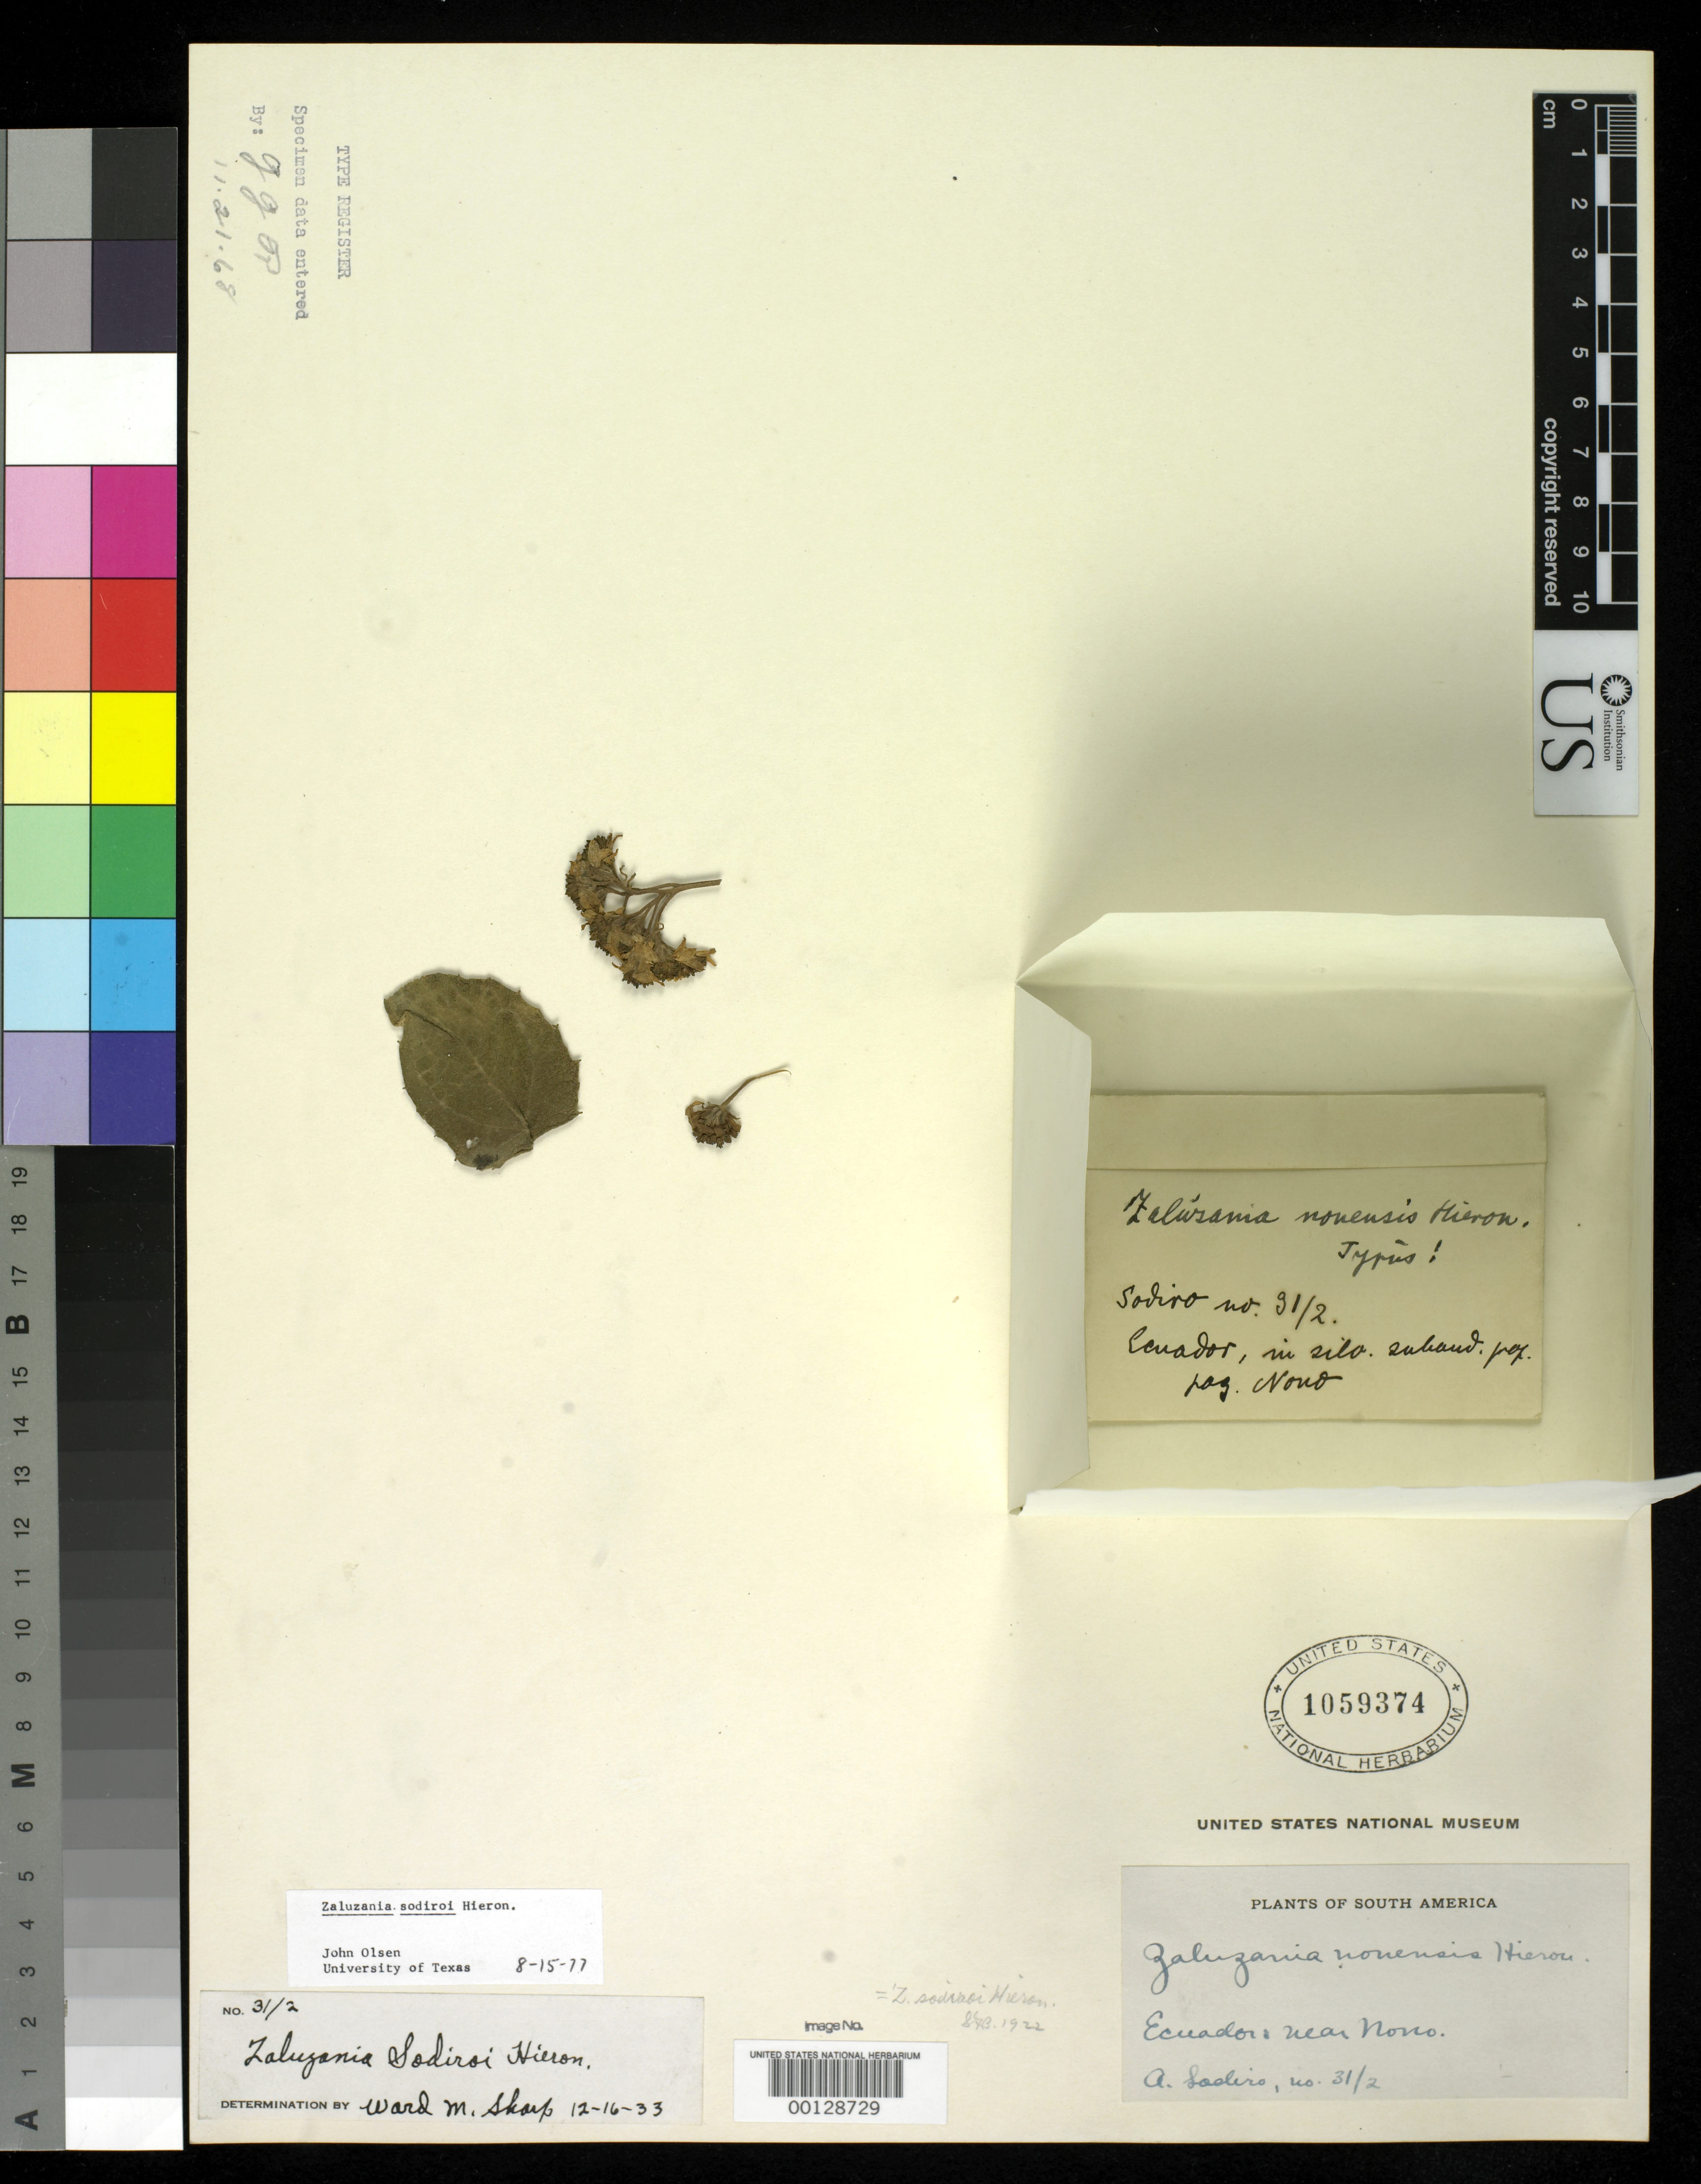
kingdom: Plantae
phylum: Tracheophyta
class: Magnoliopsida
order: Asterales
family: Asteraceae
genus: Zaluzania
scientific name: Zaluzania nonensis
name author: Hieron.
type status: Type Fragment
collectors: L. Sodiro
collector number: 31-2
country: Ecuador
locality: Nono.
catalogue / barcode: US 1059374